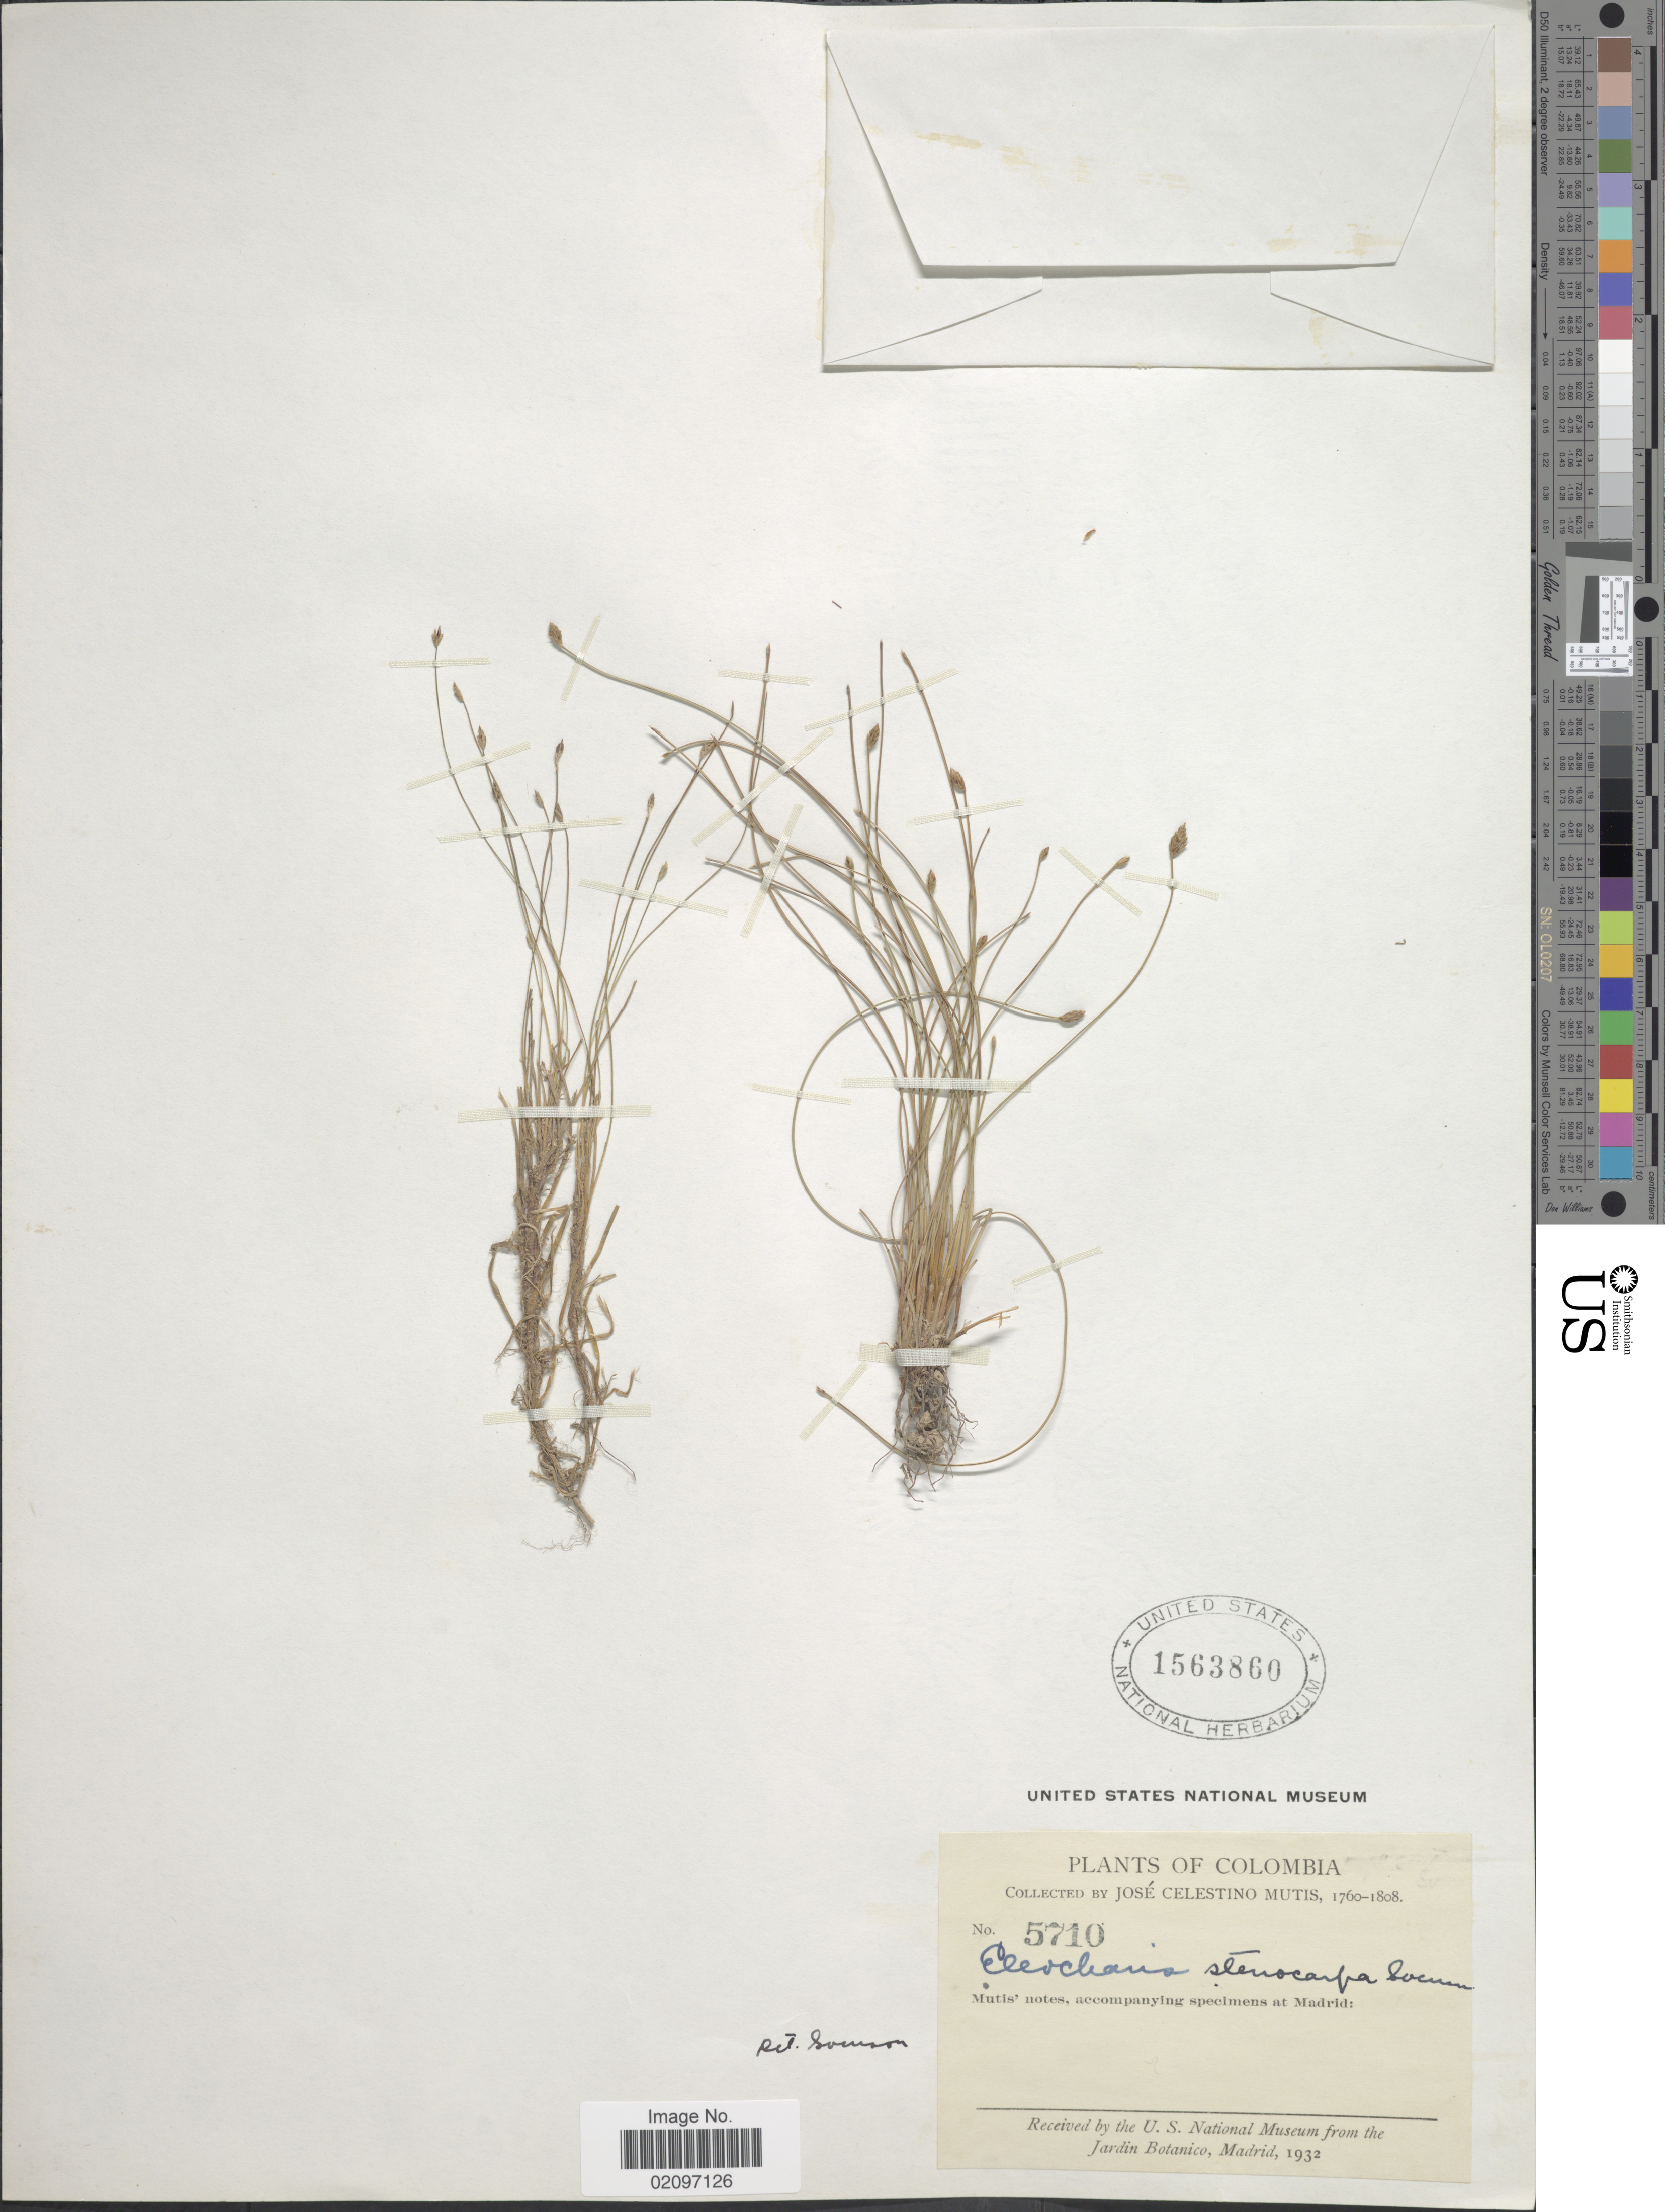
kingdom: Plantae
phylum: Tracheophyta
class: Liliopsida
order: Poales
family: Cyperaceae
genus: Eleocharis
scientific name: Eleocharis stenocarpa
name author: Svenson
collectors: J. C. B. Mutis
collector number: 5710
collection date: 1760/1808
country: Colombia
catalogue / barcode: US 1563860